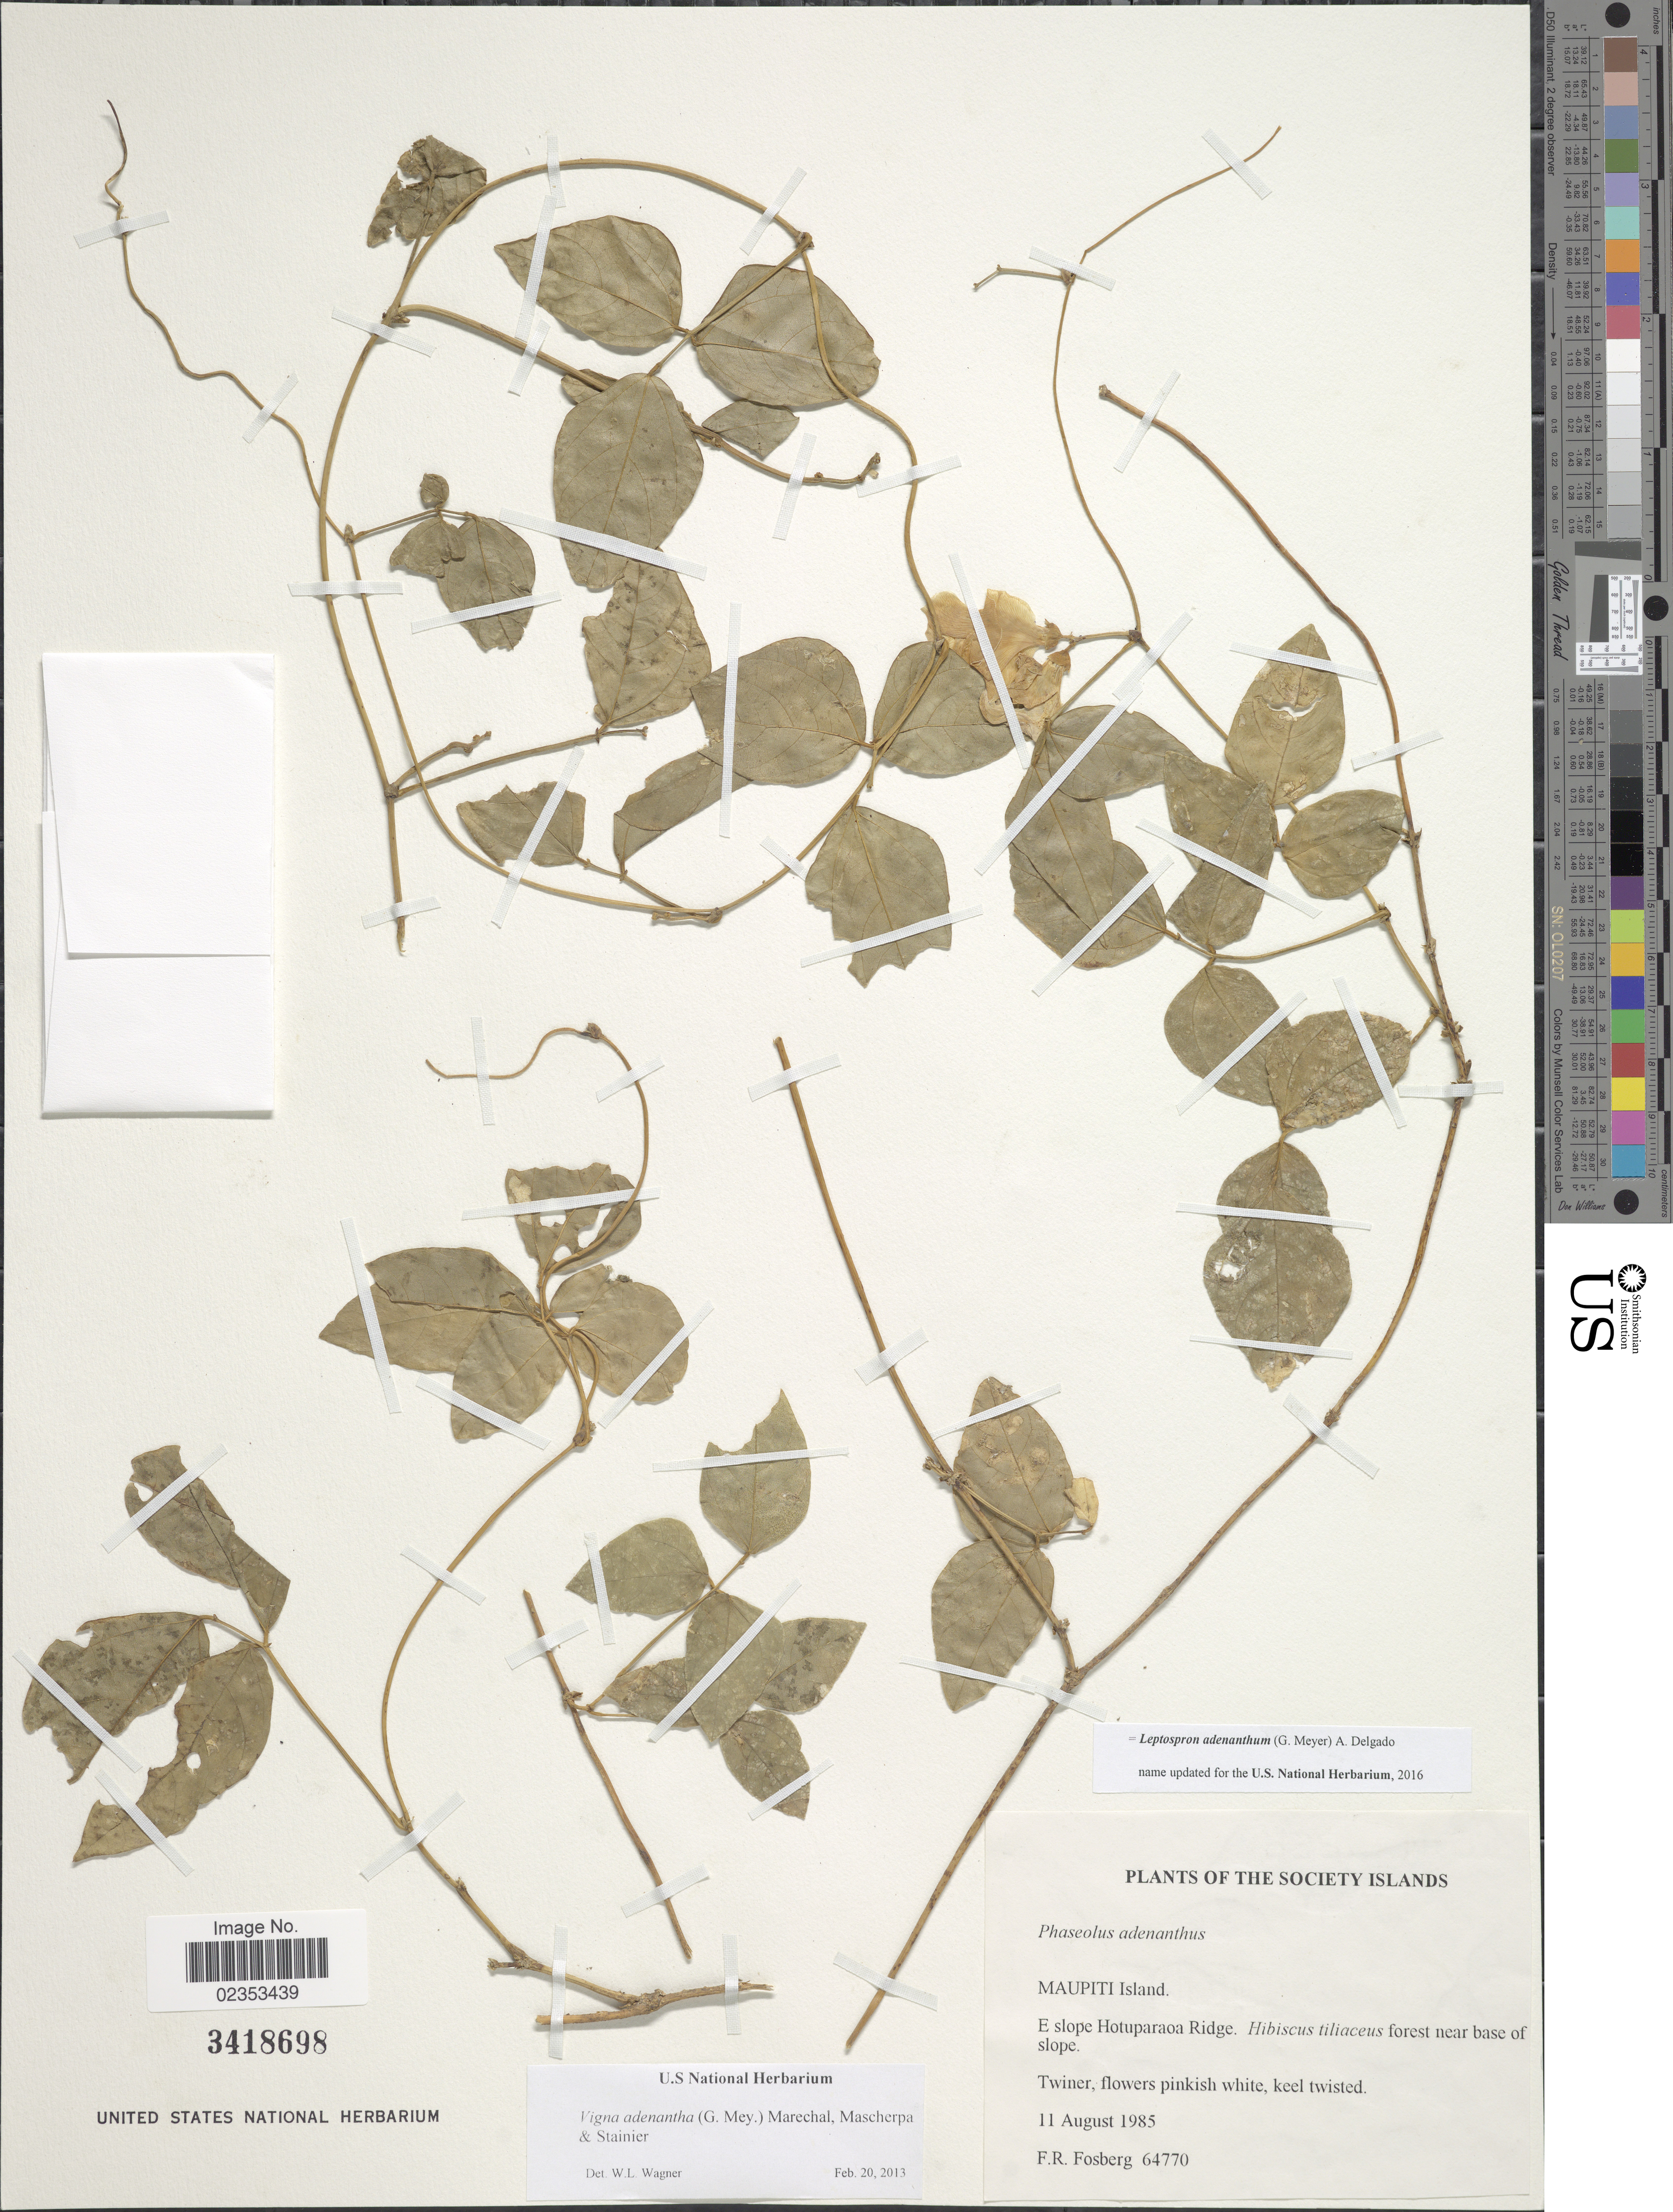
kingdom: Plantae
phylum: Tracheophyta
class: Magnoliopsida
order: Fabales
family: Fabaceae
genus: Leptospron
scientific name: Leptospron adenanthum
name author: (G. Mey.) A. Delgado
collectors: F. R. Fosberg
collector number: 64770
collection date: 1985-08-11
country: French Polynesia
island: Maupiti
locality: The Society Islands, Maupiti Island, E slope Hotuparaoa Ridge, forest near base of slope.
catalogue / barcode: US 3418698